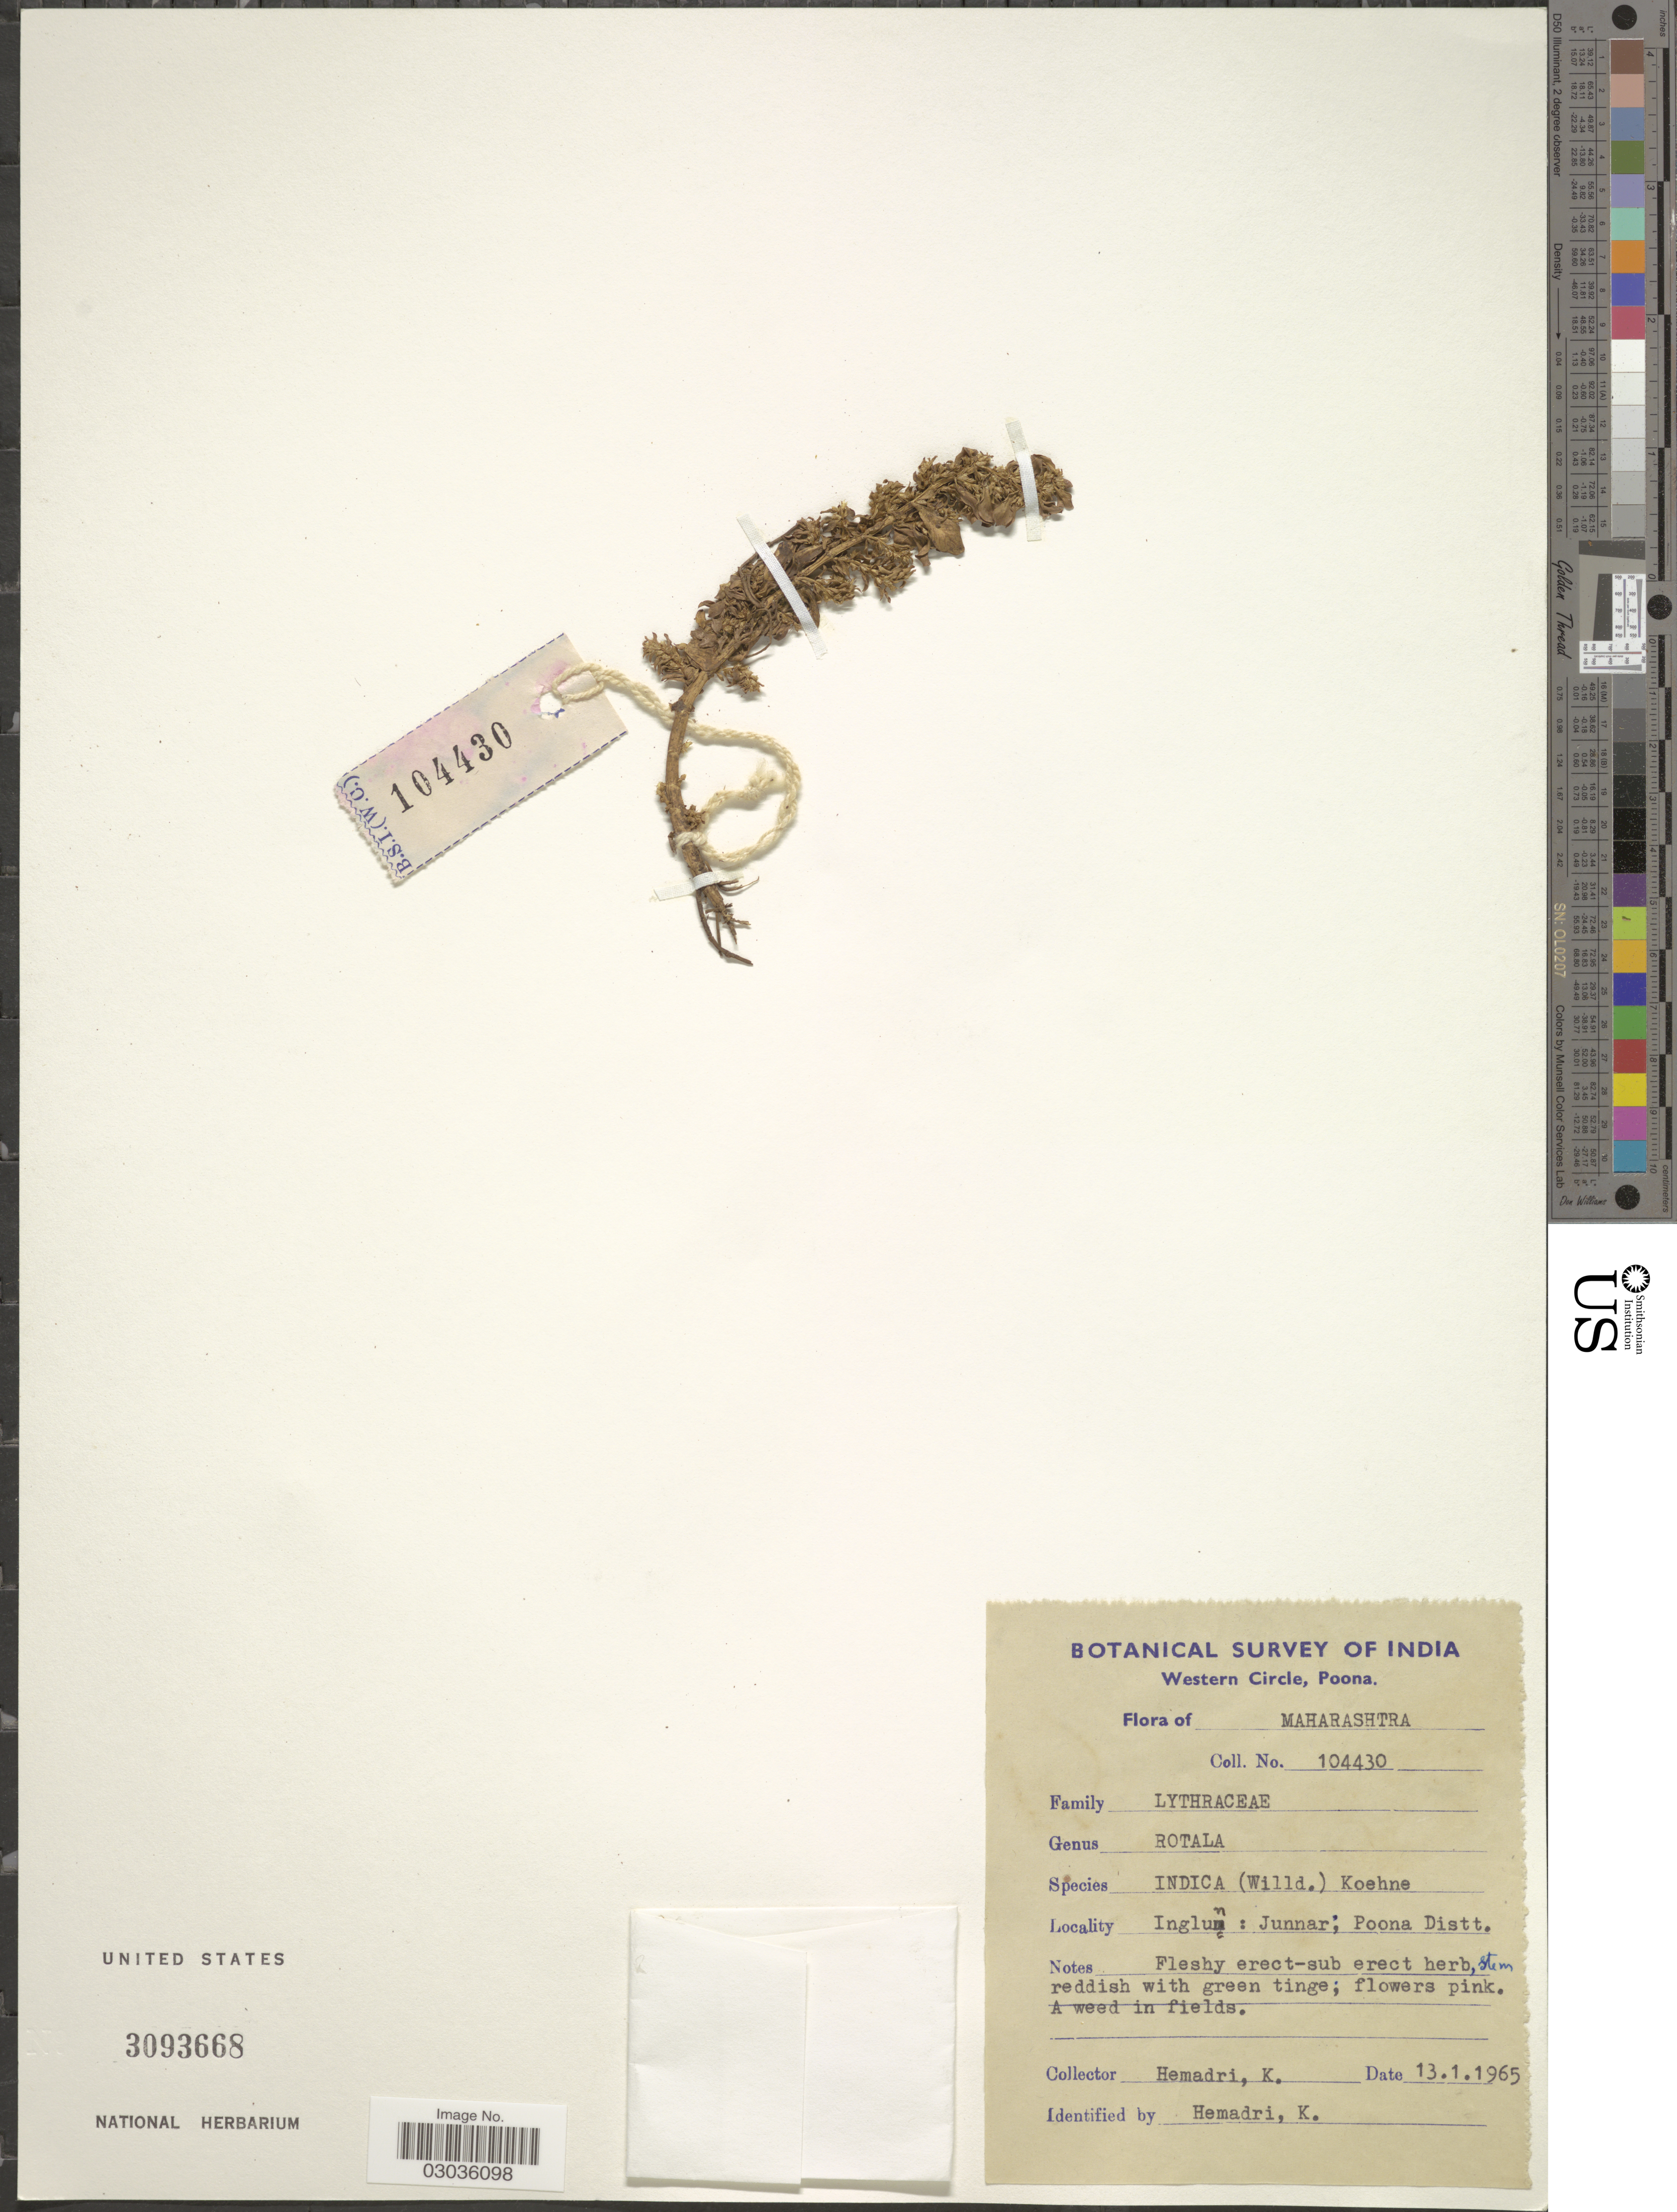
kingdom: Plantae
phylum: Tracheophyta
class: Magnoliopsida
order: Myrtales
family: Lythraceae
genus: Rotala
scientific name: Rotala indica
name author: (L.) Koehne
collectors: K. Hemadri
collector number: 104430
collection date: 1965-01-13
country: India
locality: Inglun: Junnar; Poona Distt.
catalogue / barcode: US 3093668